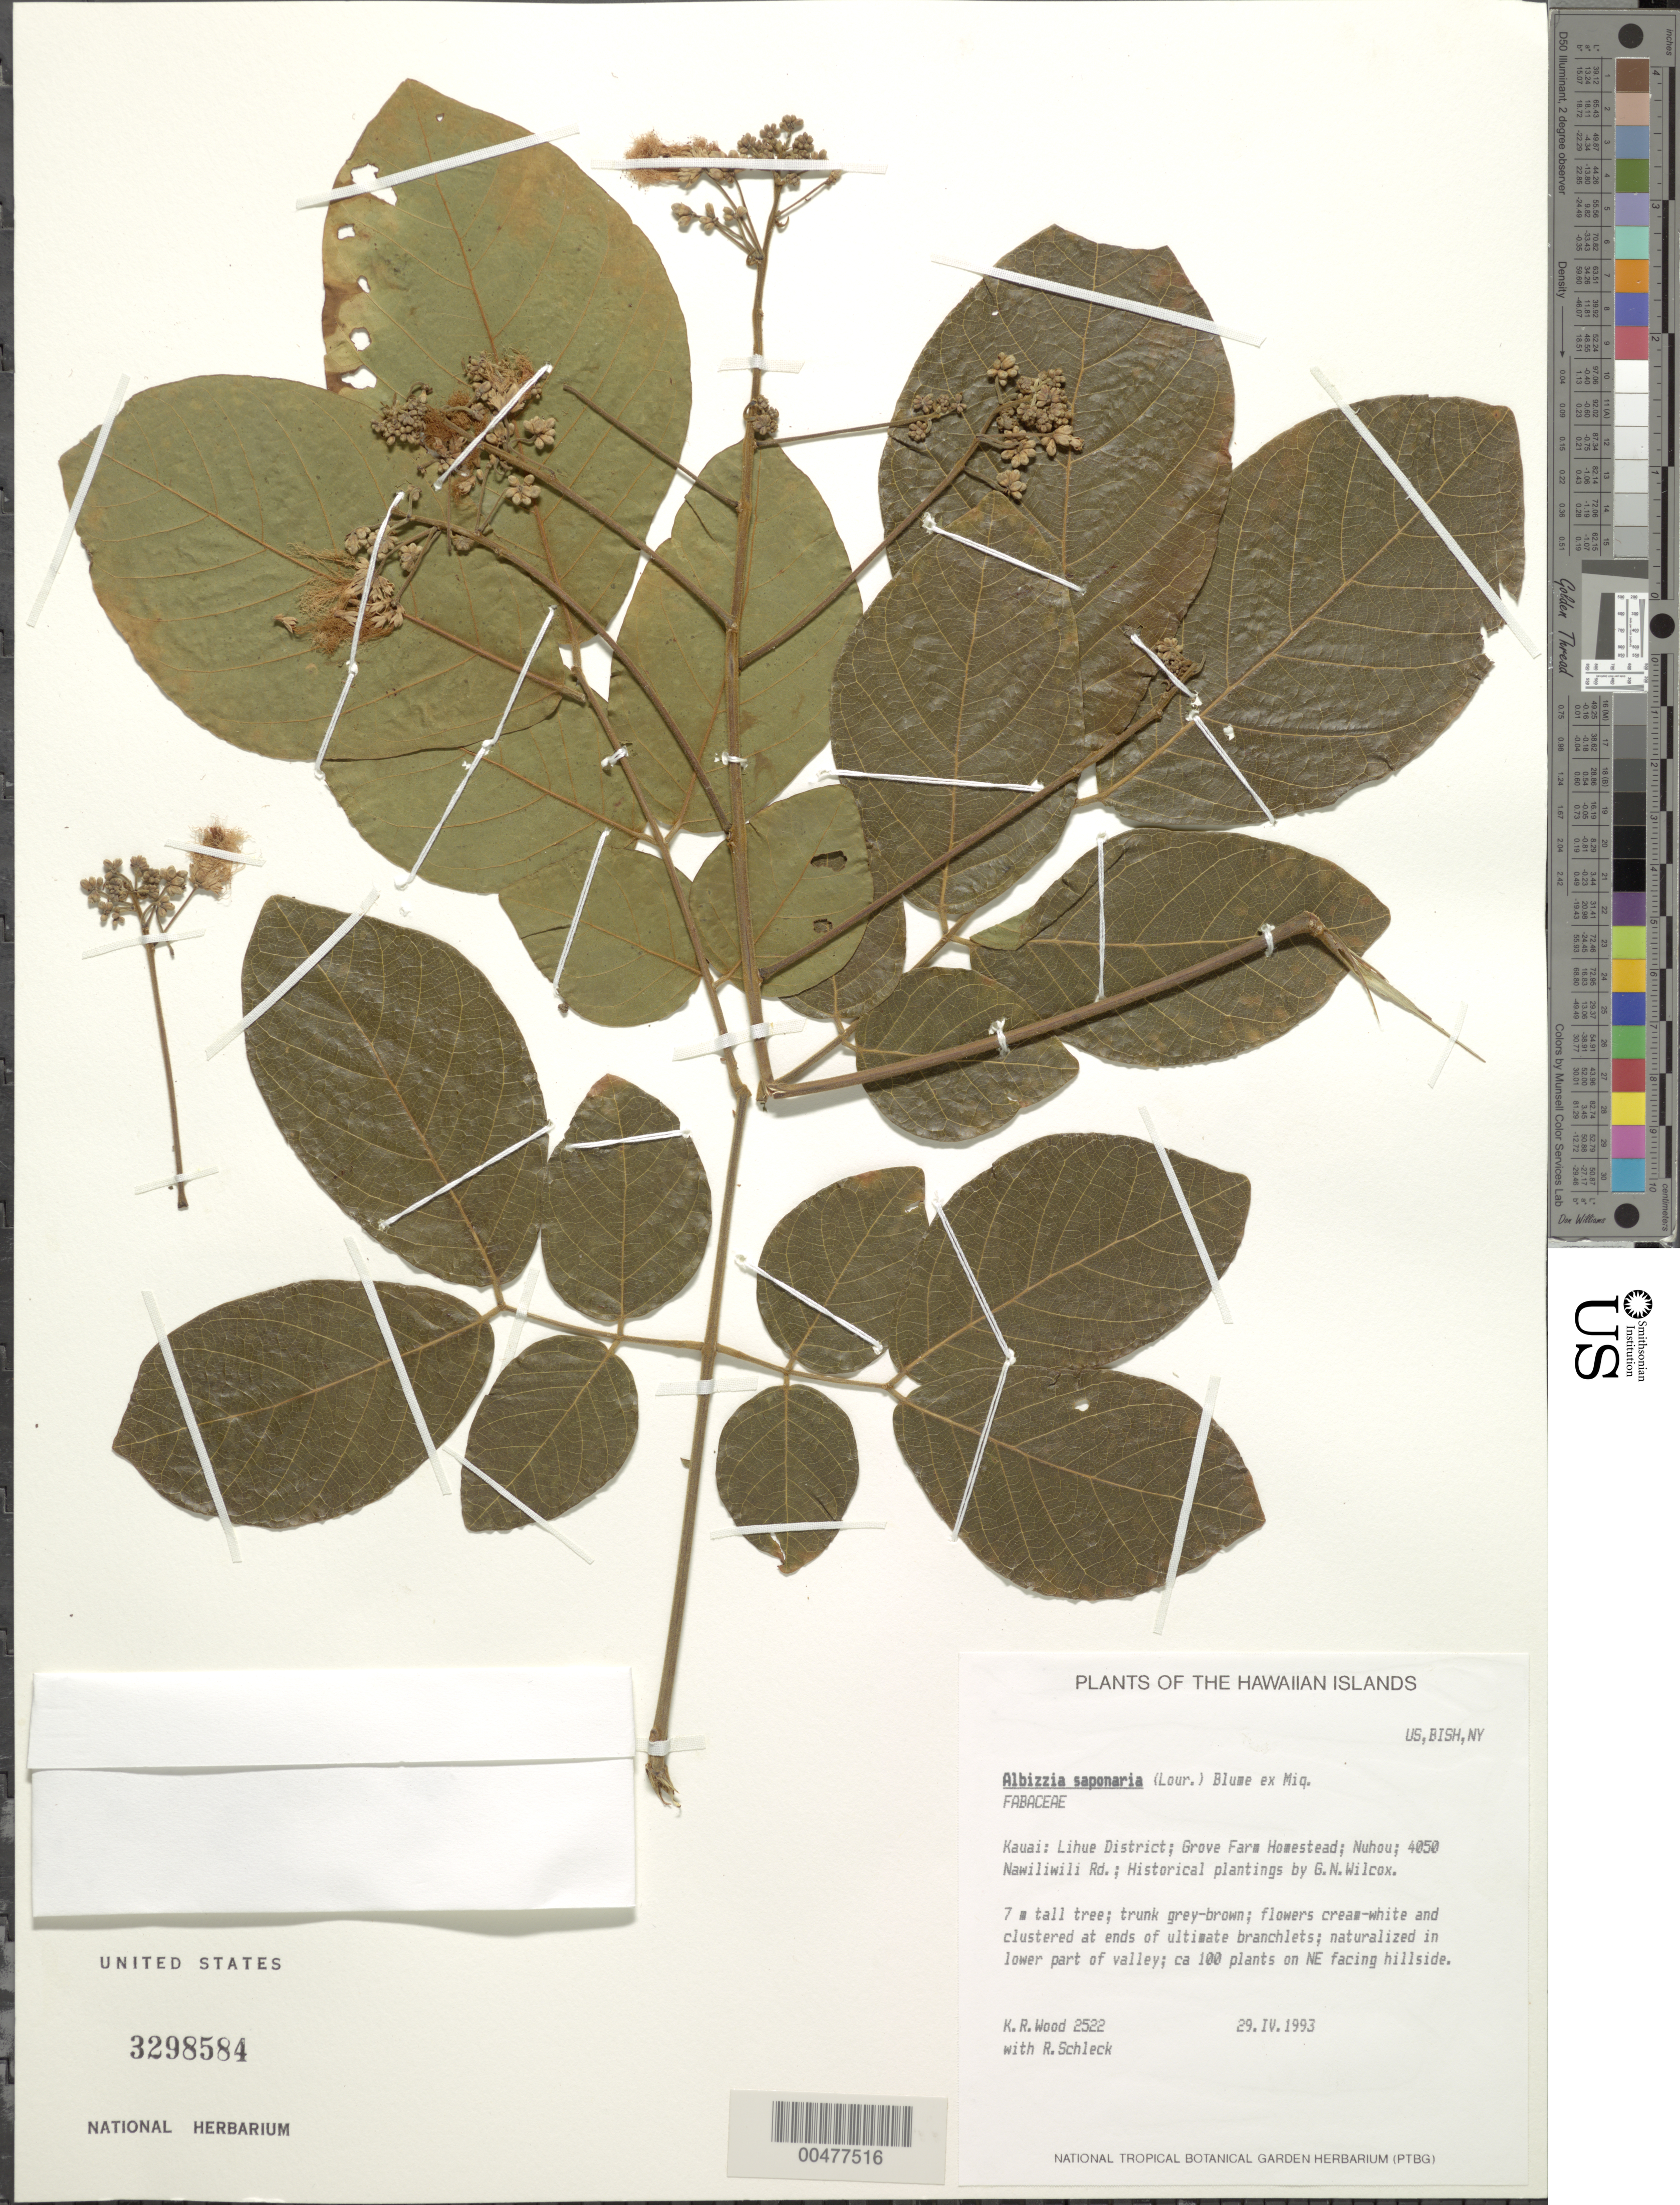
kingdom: Plantae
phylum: Tracheophyta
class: Magnoliopsida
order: Fabales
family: Fabaceae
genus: Albizia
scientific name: Albizia saponaria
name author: (Lour.) Blume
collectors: K. R. Wood & R. Schleck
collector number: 2522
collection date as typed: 29 Apr 1993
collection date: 1993-04-29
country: United States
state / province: Hawaii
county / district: Kauai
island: Kaua'i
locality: Lihue Dist., Grove Farm Homestead, Nuhou, 4050 Nawiliwili Rd.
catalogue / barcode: US 3298584